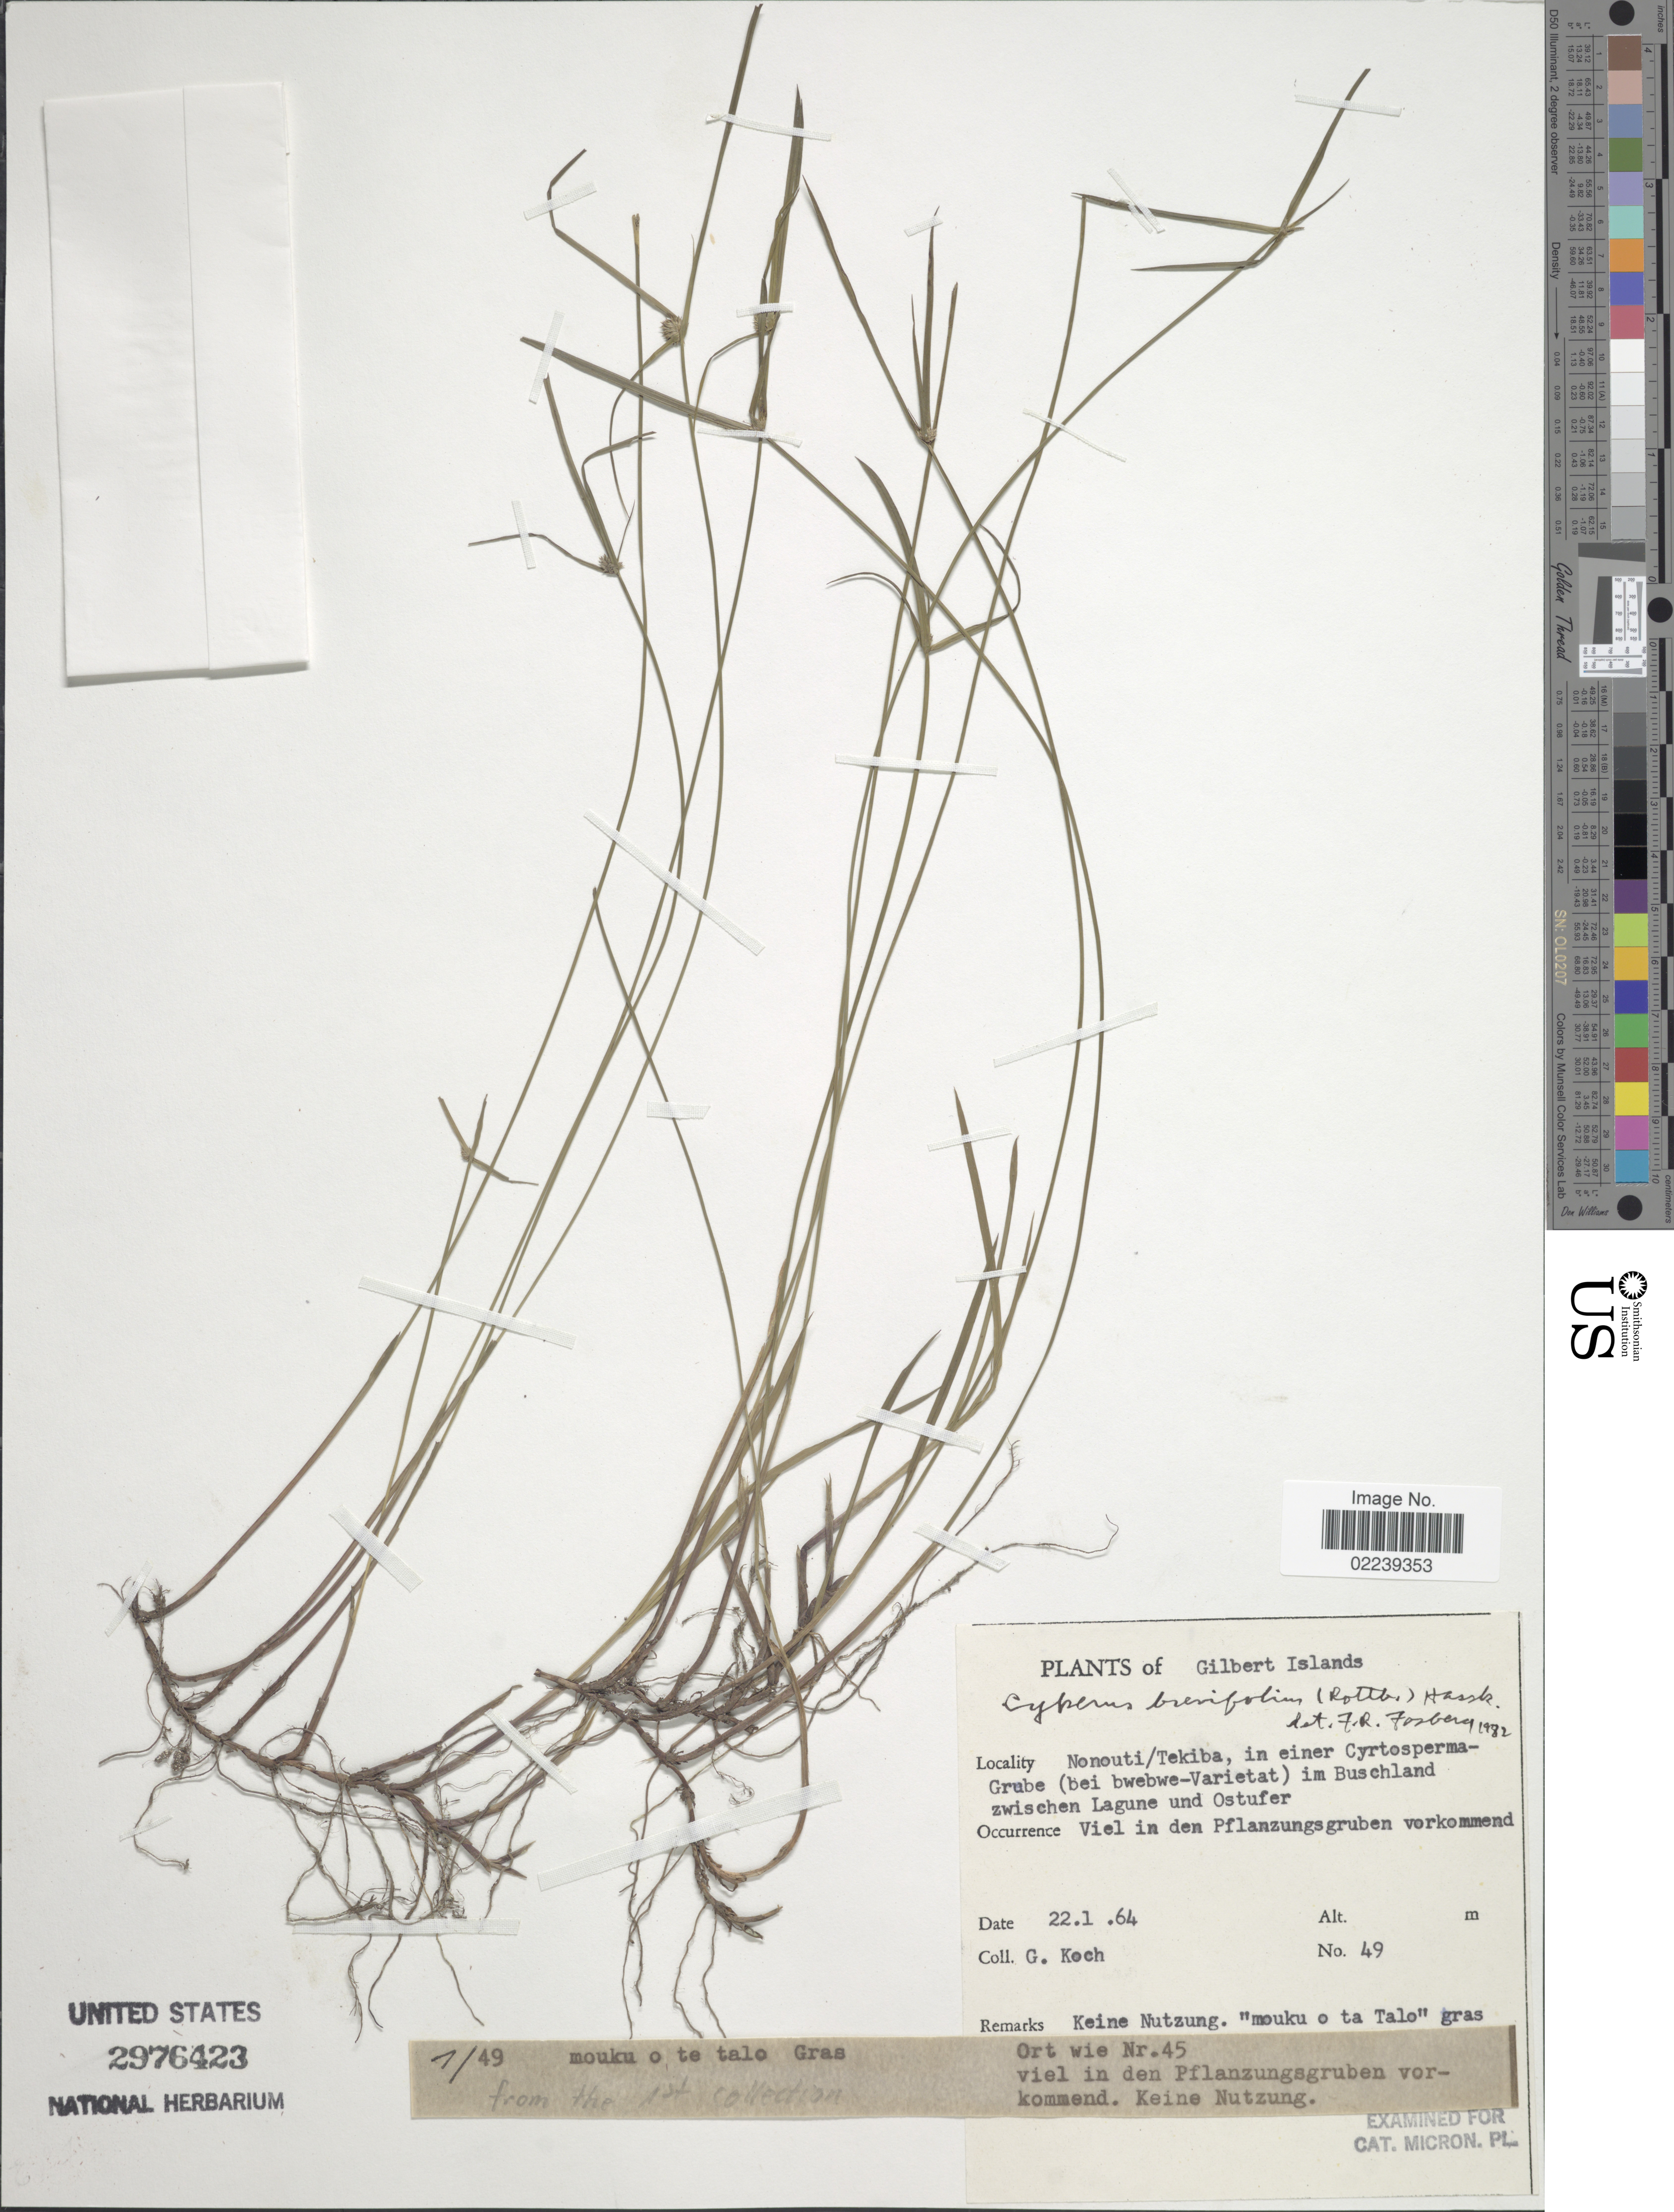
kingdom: Plantae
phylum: Tracheophyta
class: Liliopsida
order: Poales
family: Cyperaceae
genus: Cyperus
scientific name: Cyperus brevifolius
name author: (Rottb.) Hassk.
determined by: Strong, M. T., (US), Smithsonian Institution - National Museum of Natural History (UNITED STATES)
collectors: G. Koch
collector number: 49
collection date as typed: Transcribed d/m/y: 22/1/64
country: Kiribati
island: Nonouti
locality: Gilbert Islands, Nonouti/Tekiba, in einer Cyrtisperma-Grube (bei bwebwe-Varietat) im Buschland zwischen Lagune und Ostufer, Viel in den Pflanzungsgruben vorkommend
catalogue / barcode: US 2976423